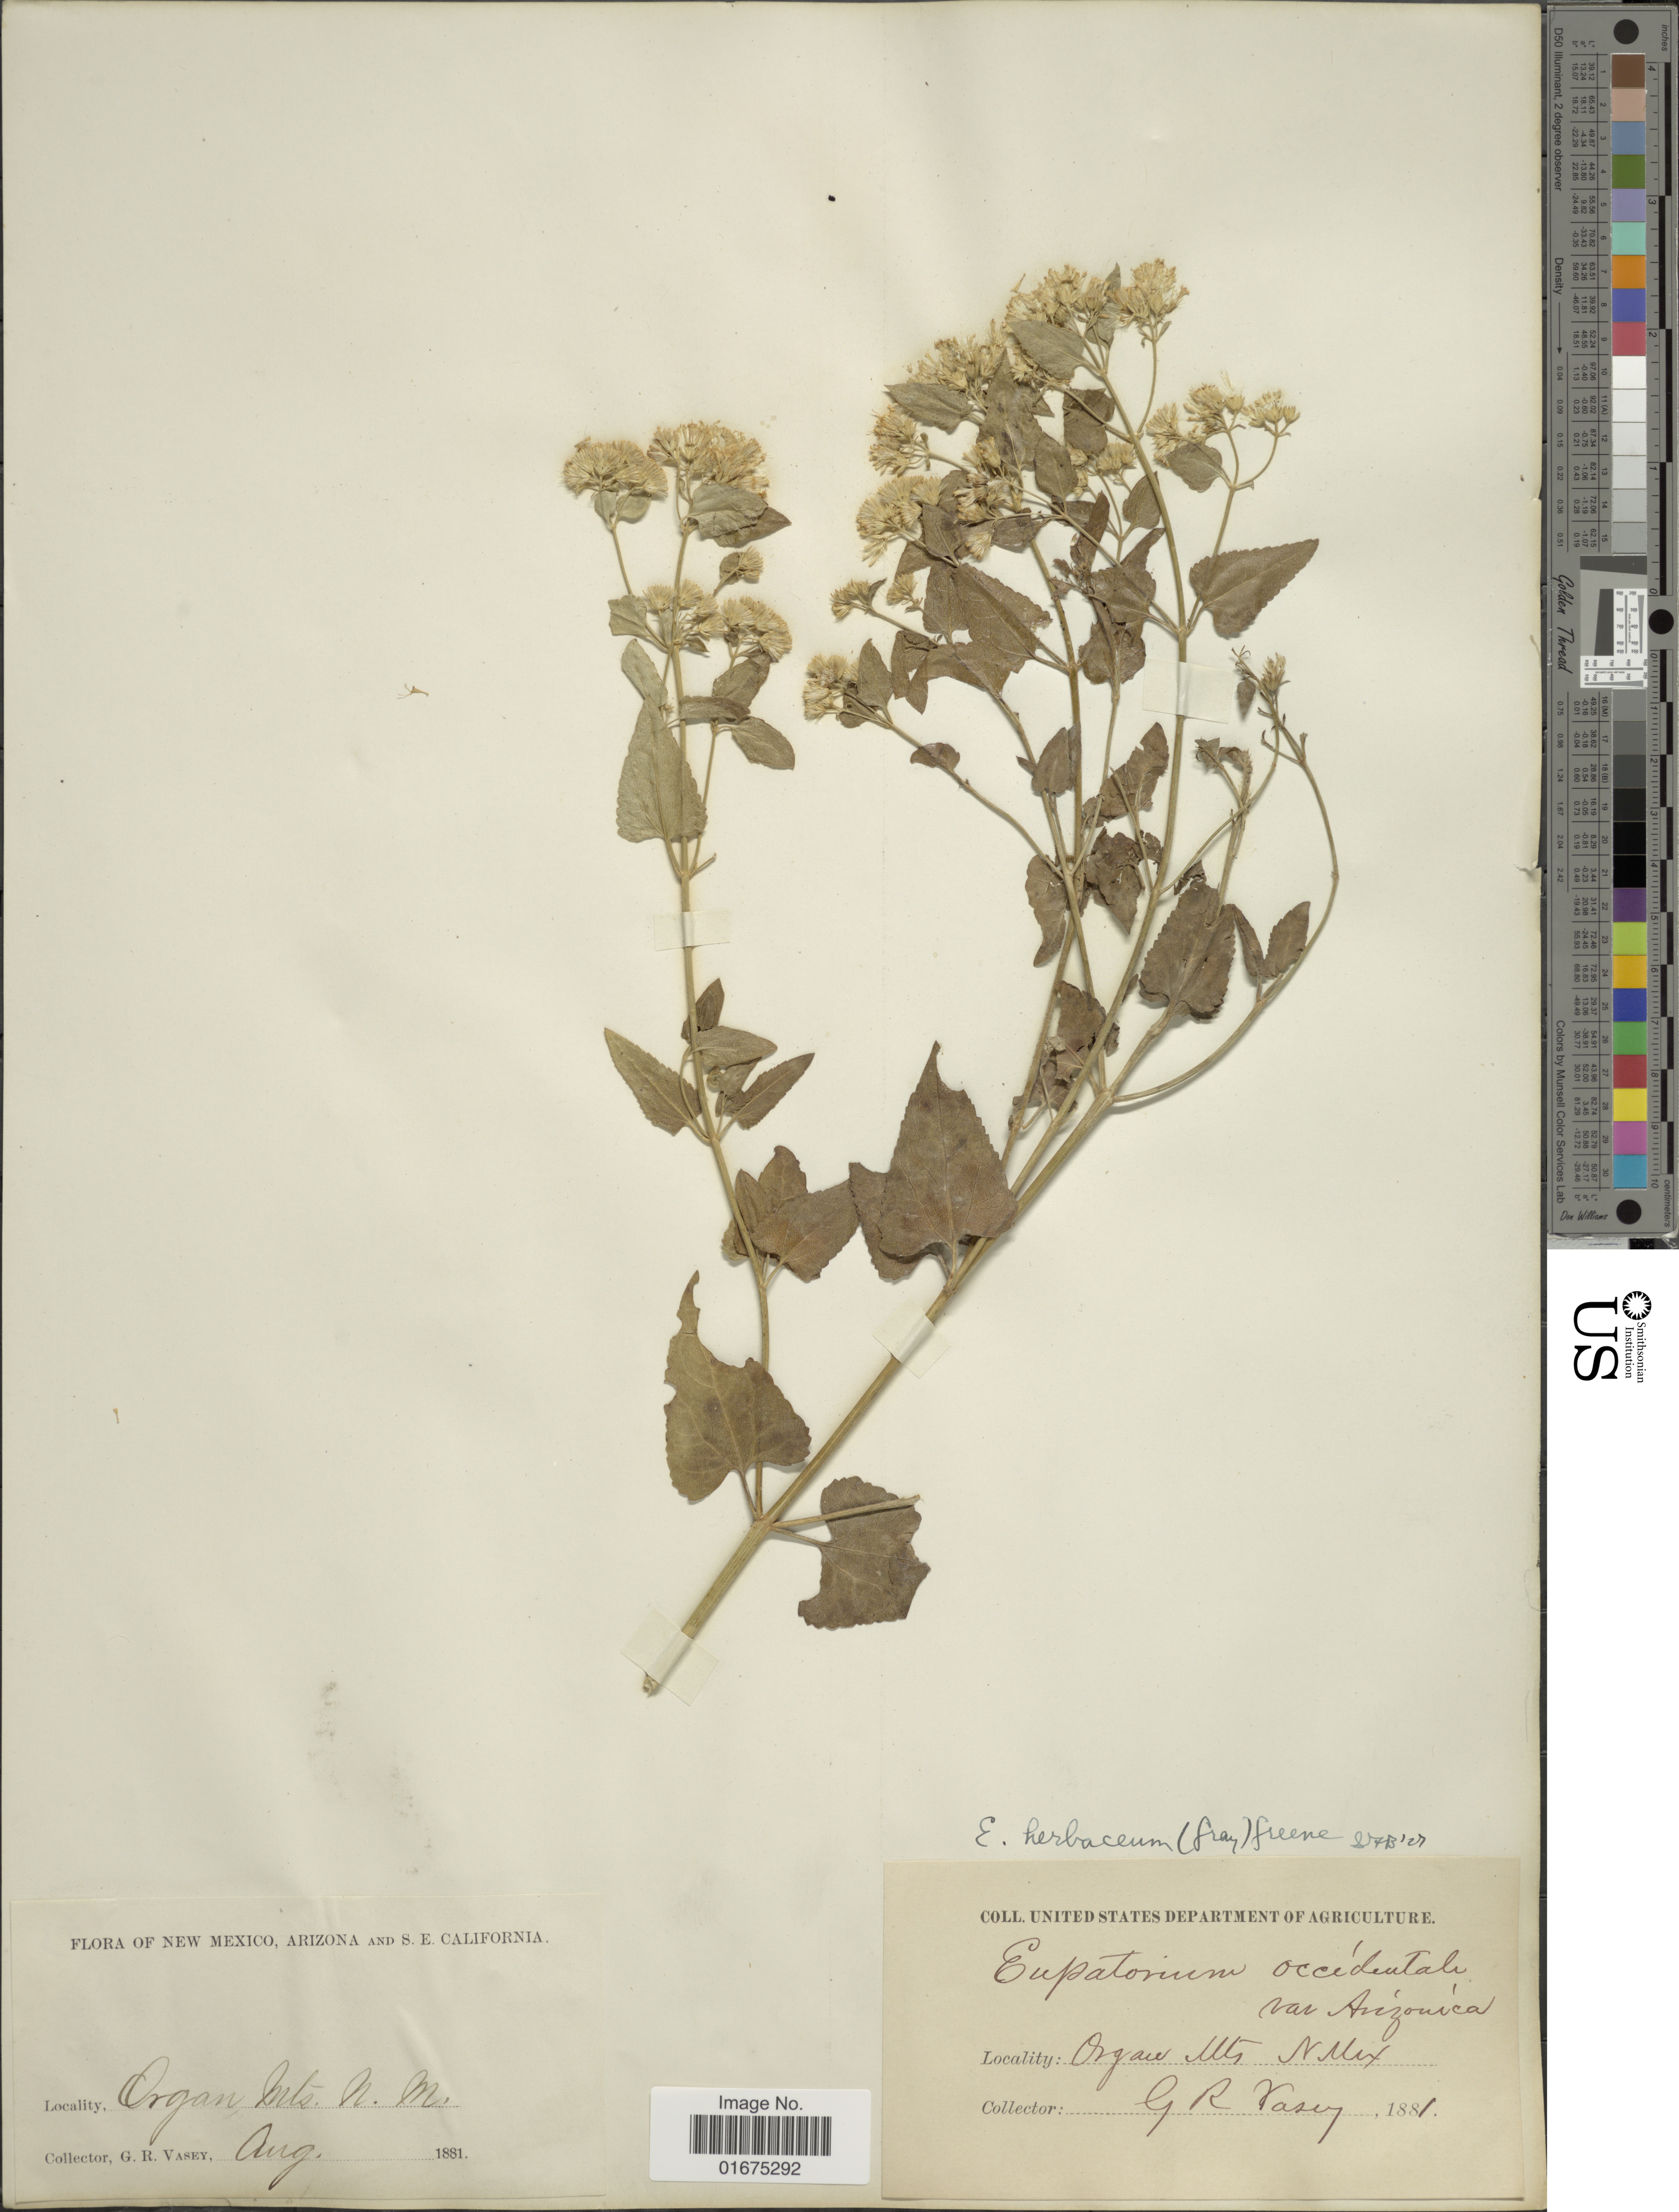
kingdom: Plantae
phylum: Tracheophyta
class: Magnoliopsida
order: Asterales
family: Asteraceae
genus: Ageratina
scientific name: Ageratina herbacea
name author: (A. Gray) R.M. King & H. Rob.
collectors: G. R. Vasey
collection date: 1881-08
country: United States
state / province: New Mexico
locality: Organ Mts.